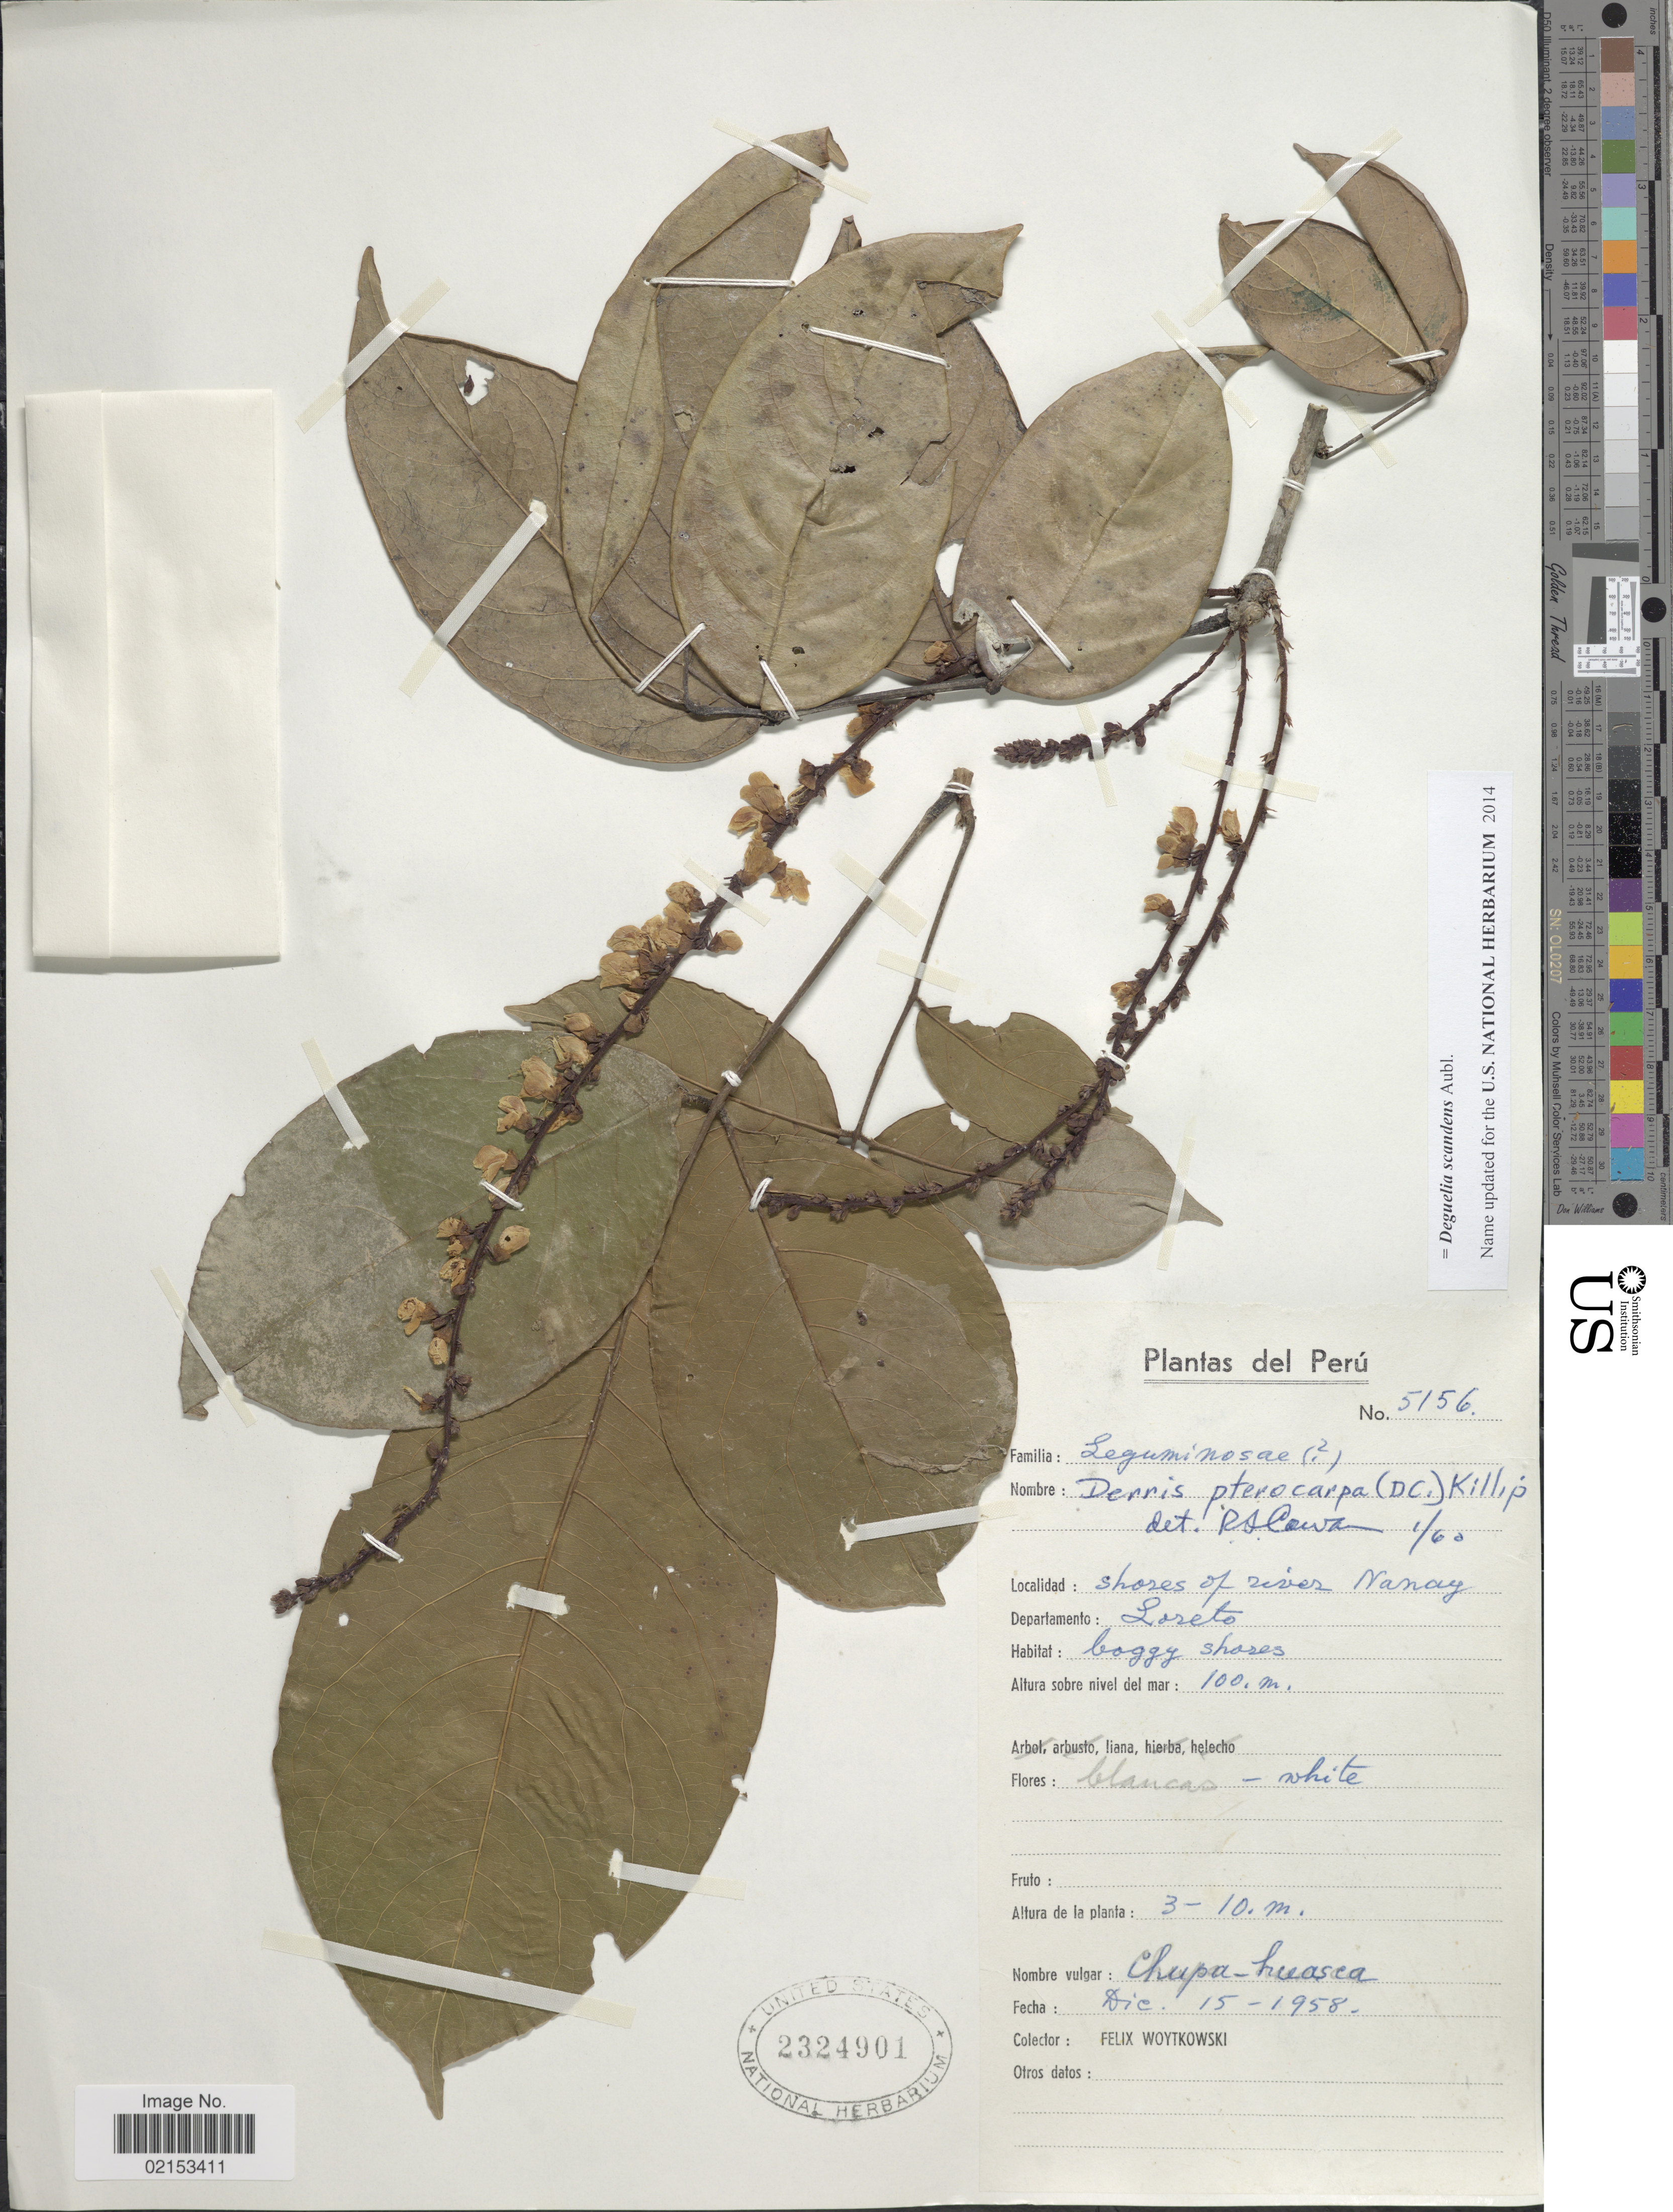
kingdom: Plantae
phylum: Tracheophyta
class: Magnoliopsida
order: Fabales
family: Fabaceae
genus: Deguelia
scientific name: Deguelia scandens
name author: Aubl.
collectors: F. Woytkowski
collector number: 5156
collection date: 1958-12-15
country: Peru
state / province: Loreto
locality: Shores of river Nanay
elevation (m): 100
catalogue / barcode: US 2324901